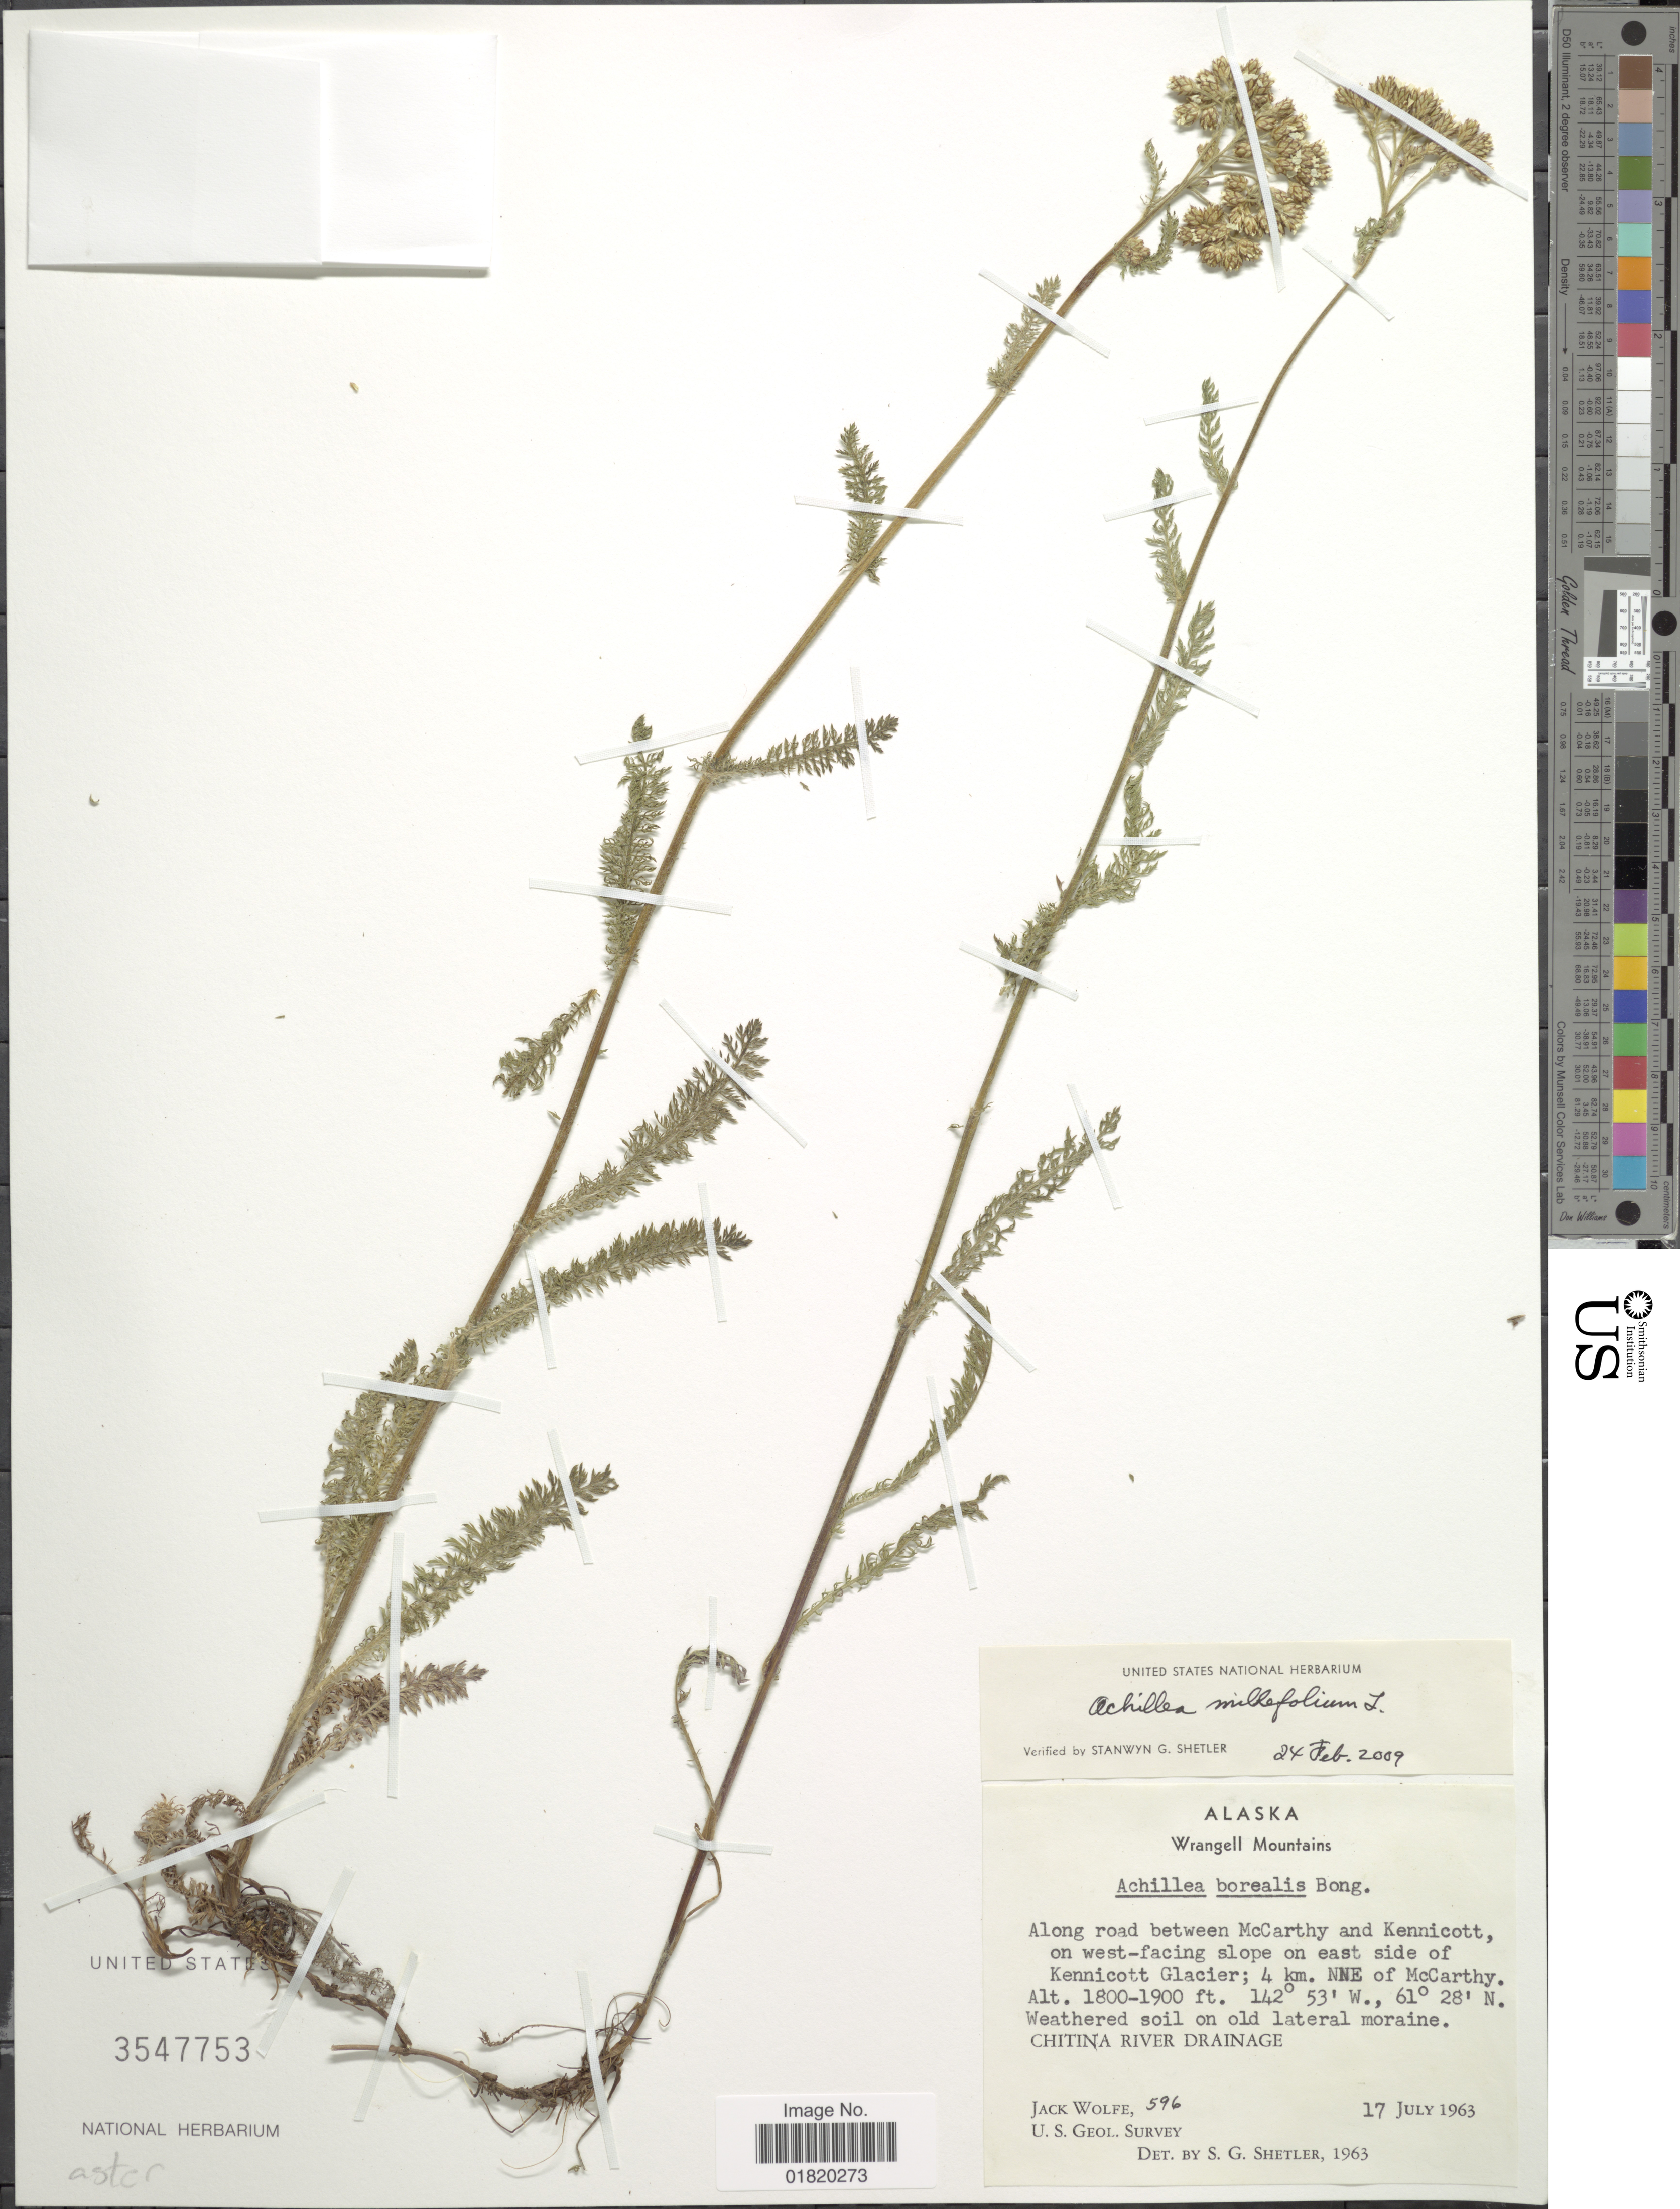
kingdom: Plantae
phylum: Tracheophyta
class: Magnoliopsida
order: Asterales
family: Asteraceae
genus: Achillea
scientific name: Achillea millefolium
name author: L.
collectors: J. Wolfe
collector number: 596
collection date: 1963-07-17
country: United States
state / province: Alaska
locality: Wrangell Mountains. Along road between McCarthy and Kennicott, on west-facing slope on east side of Kennicott Glacier; 4 km. NNE of McCarthy. Chitina River Drainage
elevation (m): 549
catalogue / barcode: US 3547753